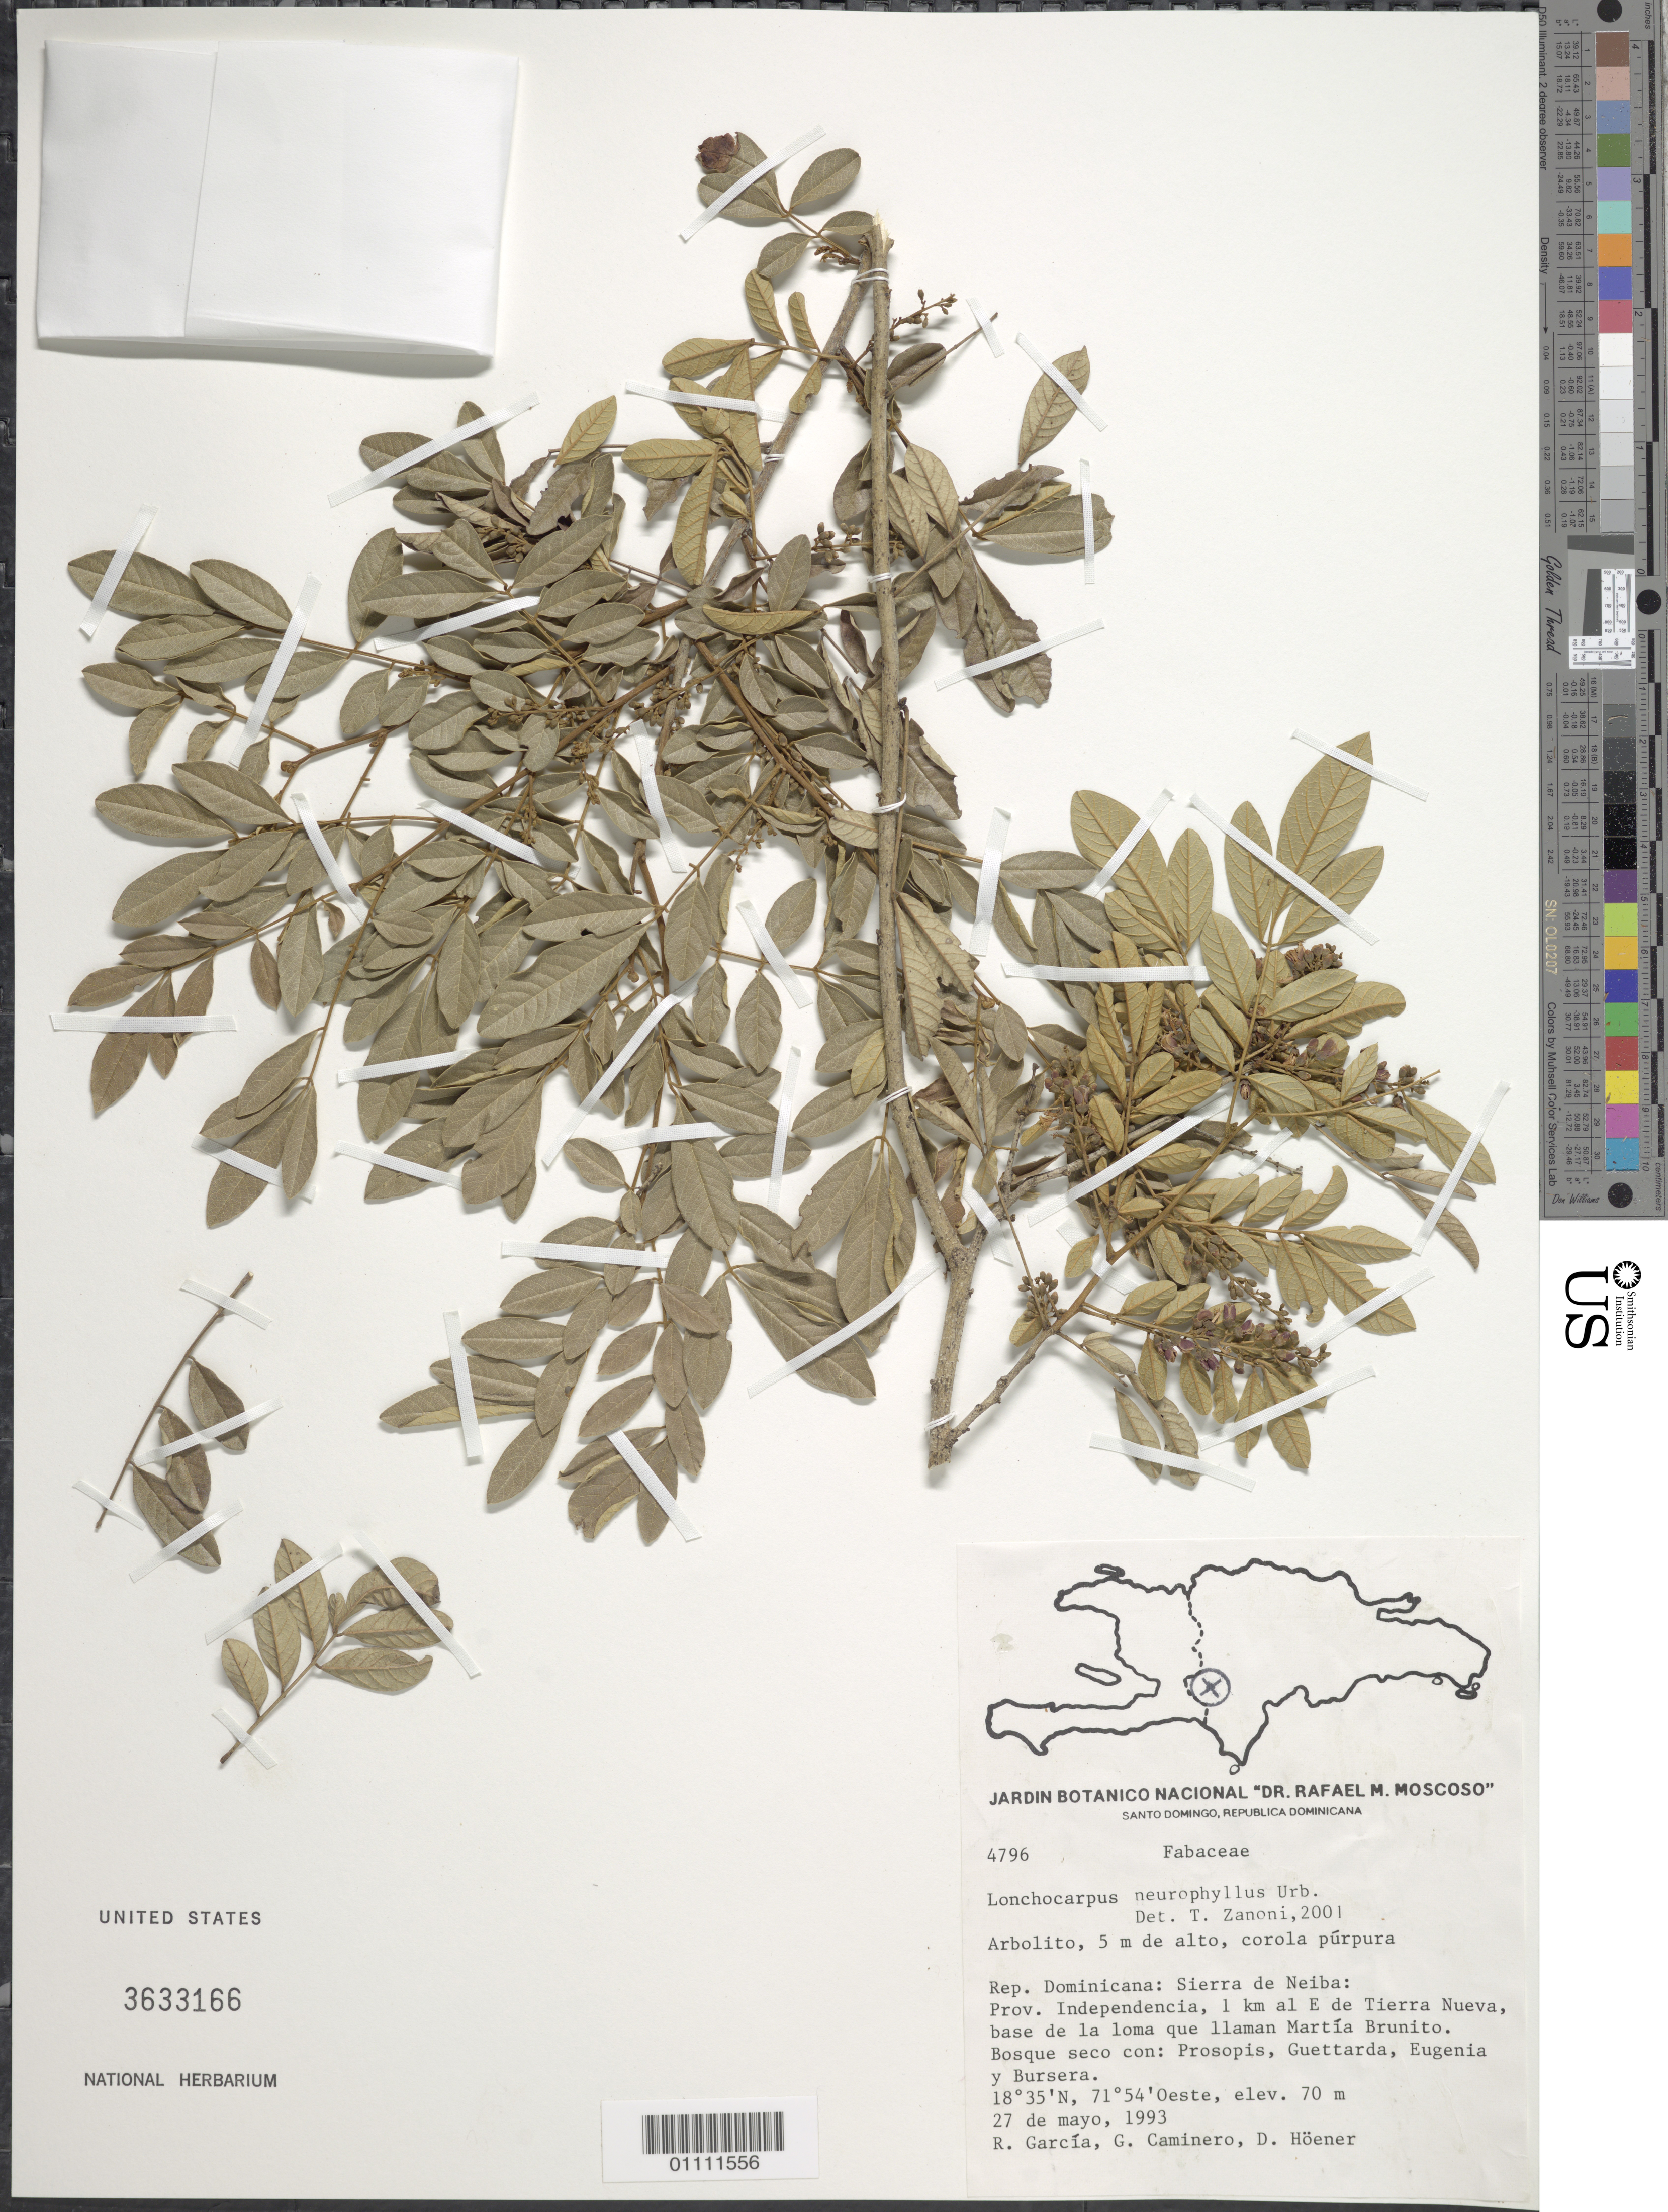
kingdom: Plantae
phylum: Tracheophyta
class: Magnoliopsida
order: Fabales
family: Fabaceae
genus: Lonchocarpus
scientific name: Lonchocarpus neurophyllus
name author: Urb.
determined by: Zanoni, T. A., (NY), New York Botanical Garden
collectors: R. G. García, G. Caminero & D. Höener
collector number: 4796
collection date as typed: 27 May 1993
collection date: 1993-05-27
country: Dominican Republic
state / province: Independencia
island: Hispaniola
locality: Sierra de Neiba, 1 km al E de Tierra Nueva, base de la loma que llaman Martía Brunito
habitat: Bosque seco con Prosopis, Guettarda, Eugenia y Bursera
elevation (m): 70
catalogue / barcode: US 3633166